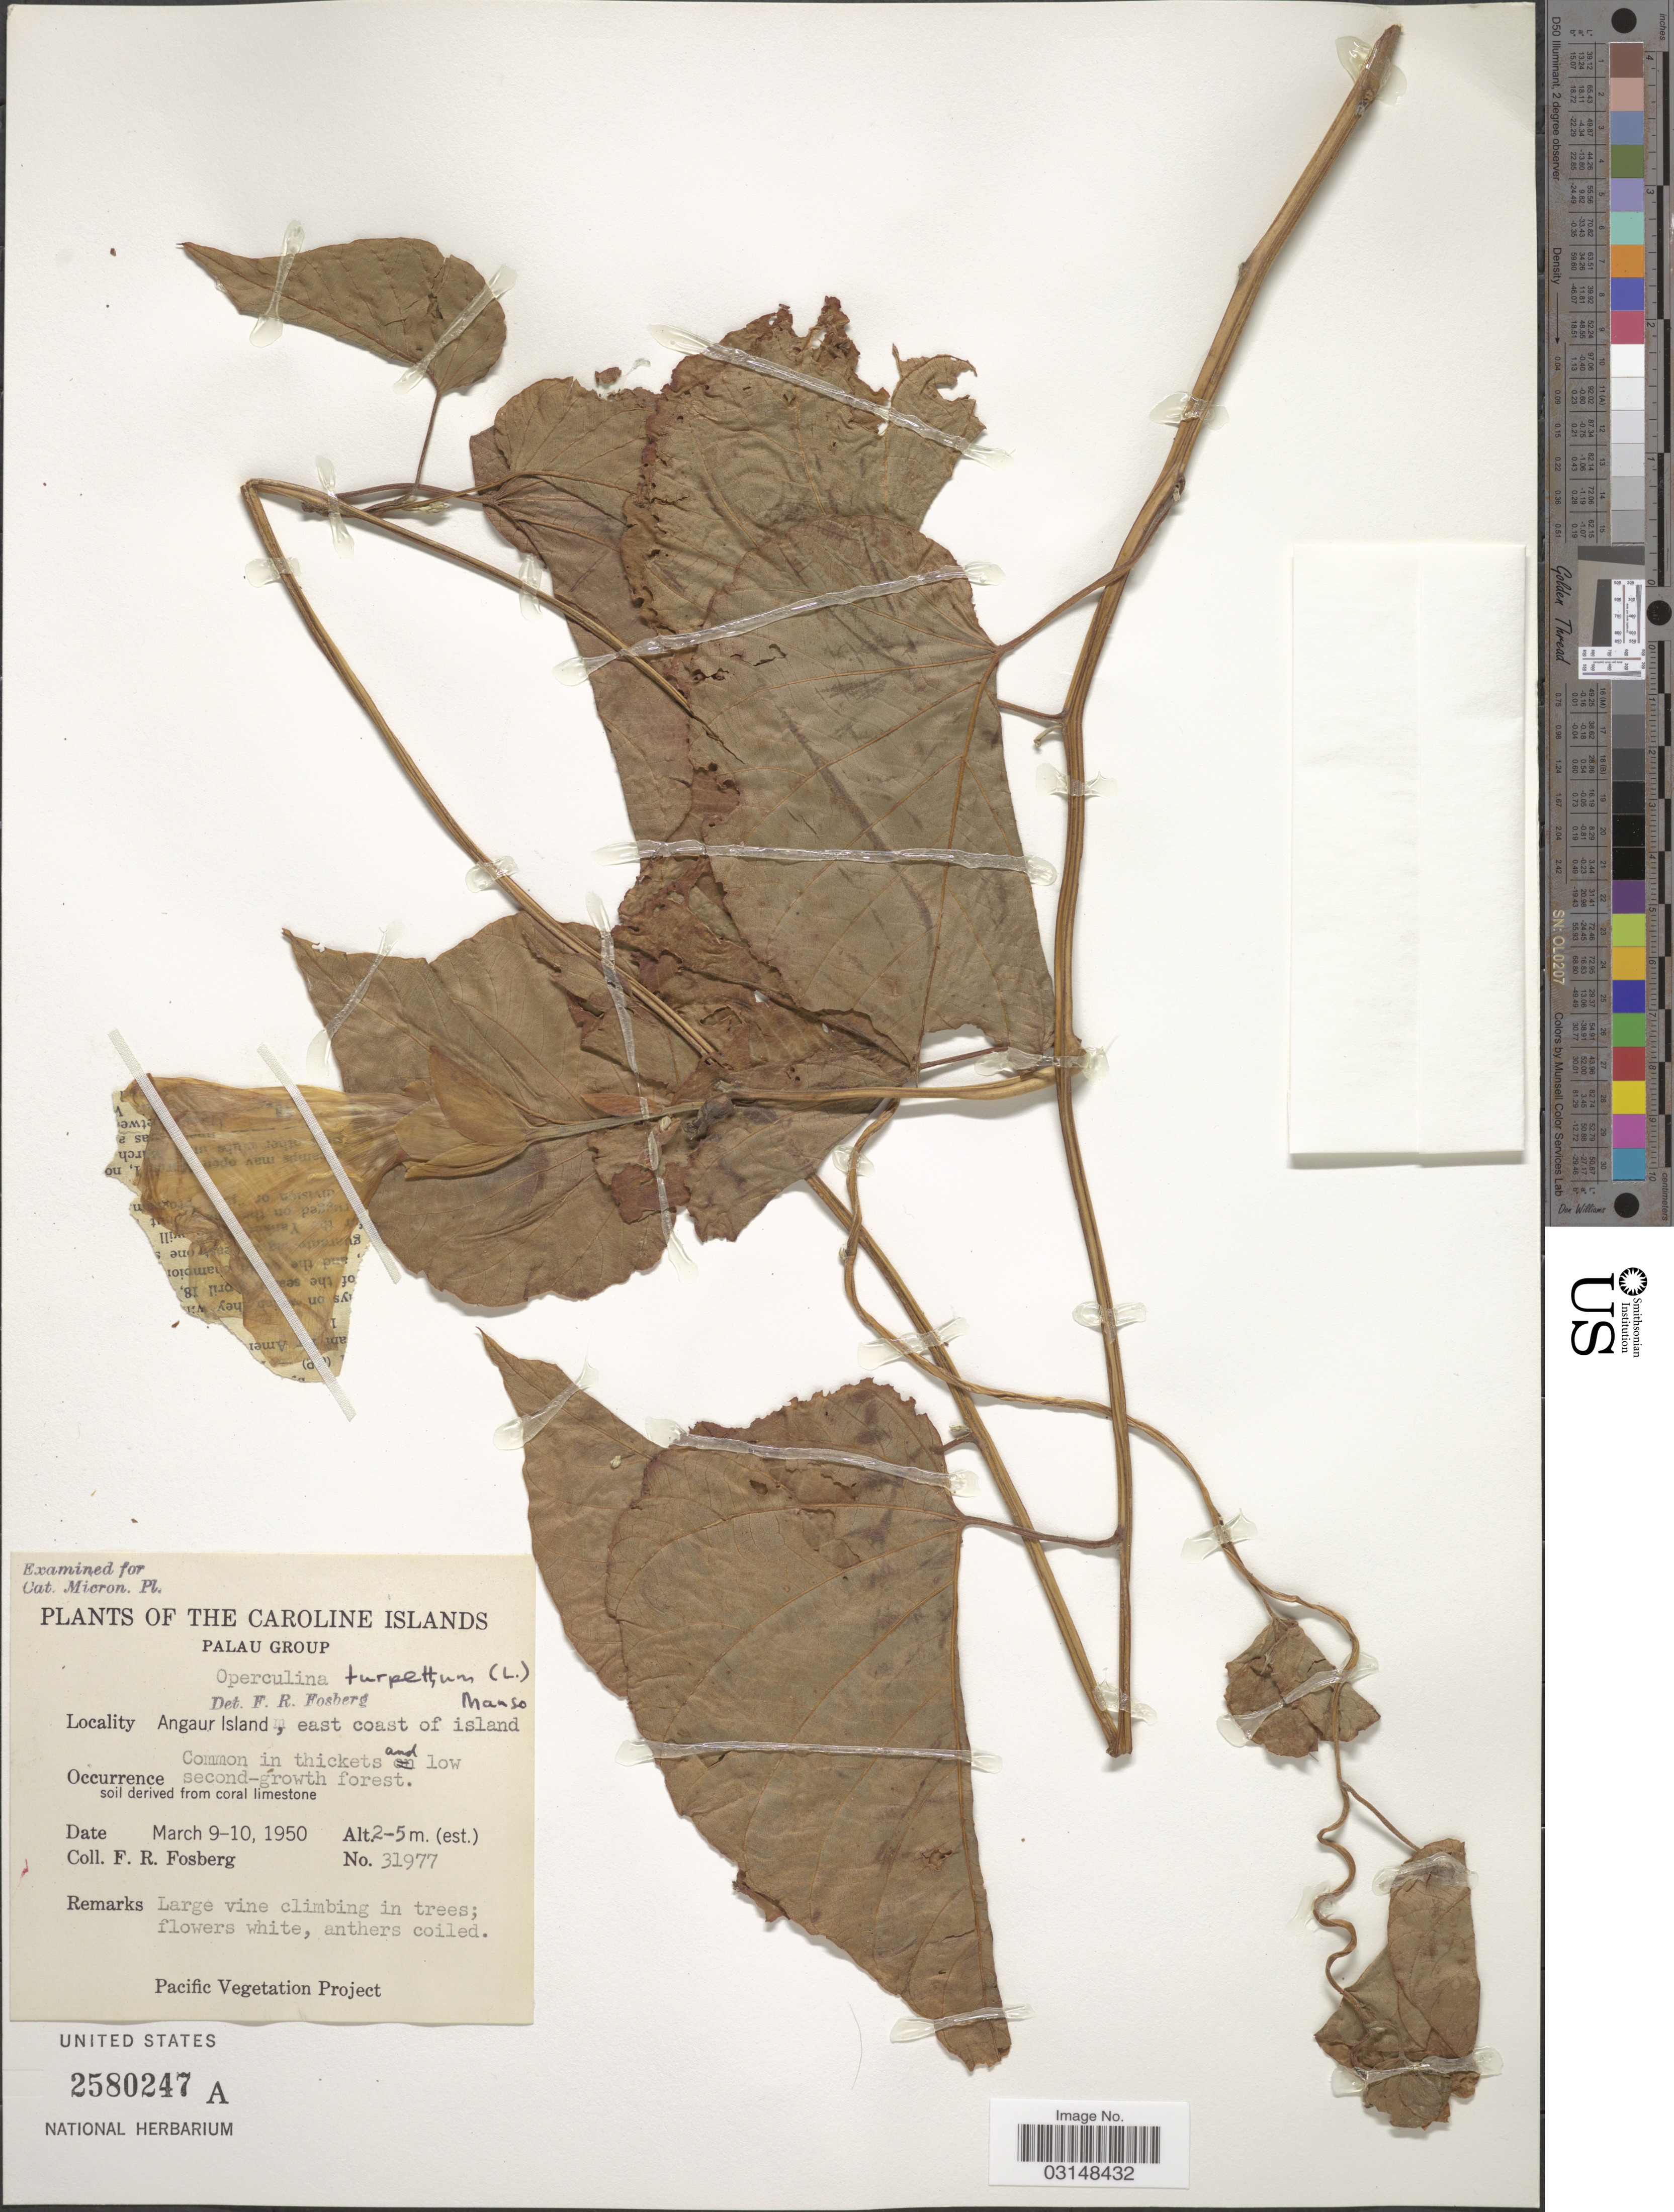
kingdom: Plantae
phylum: Tracheophyta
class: Magnoliopsida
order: Solanales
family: Convolvulaceae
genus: Operculina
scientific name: Operculina turpethum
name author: (L.) Silva Manso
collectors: F. R. Fosberg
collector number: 31977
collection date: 1950-03-09/1950-03-10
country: Palau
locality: The Caroline Islands, Palau Group, Angaur Island, east coast of island.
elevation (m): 2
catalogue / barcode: US 2580247A